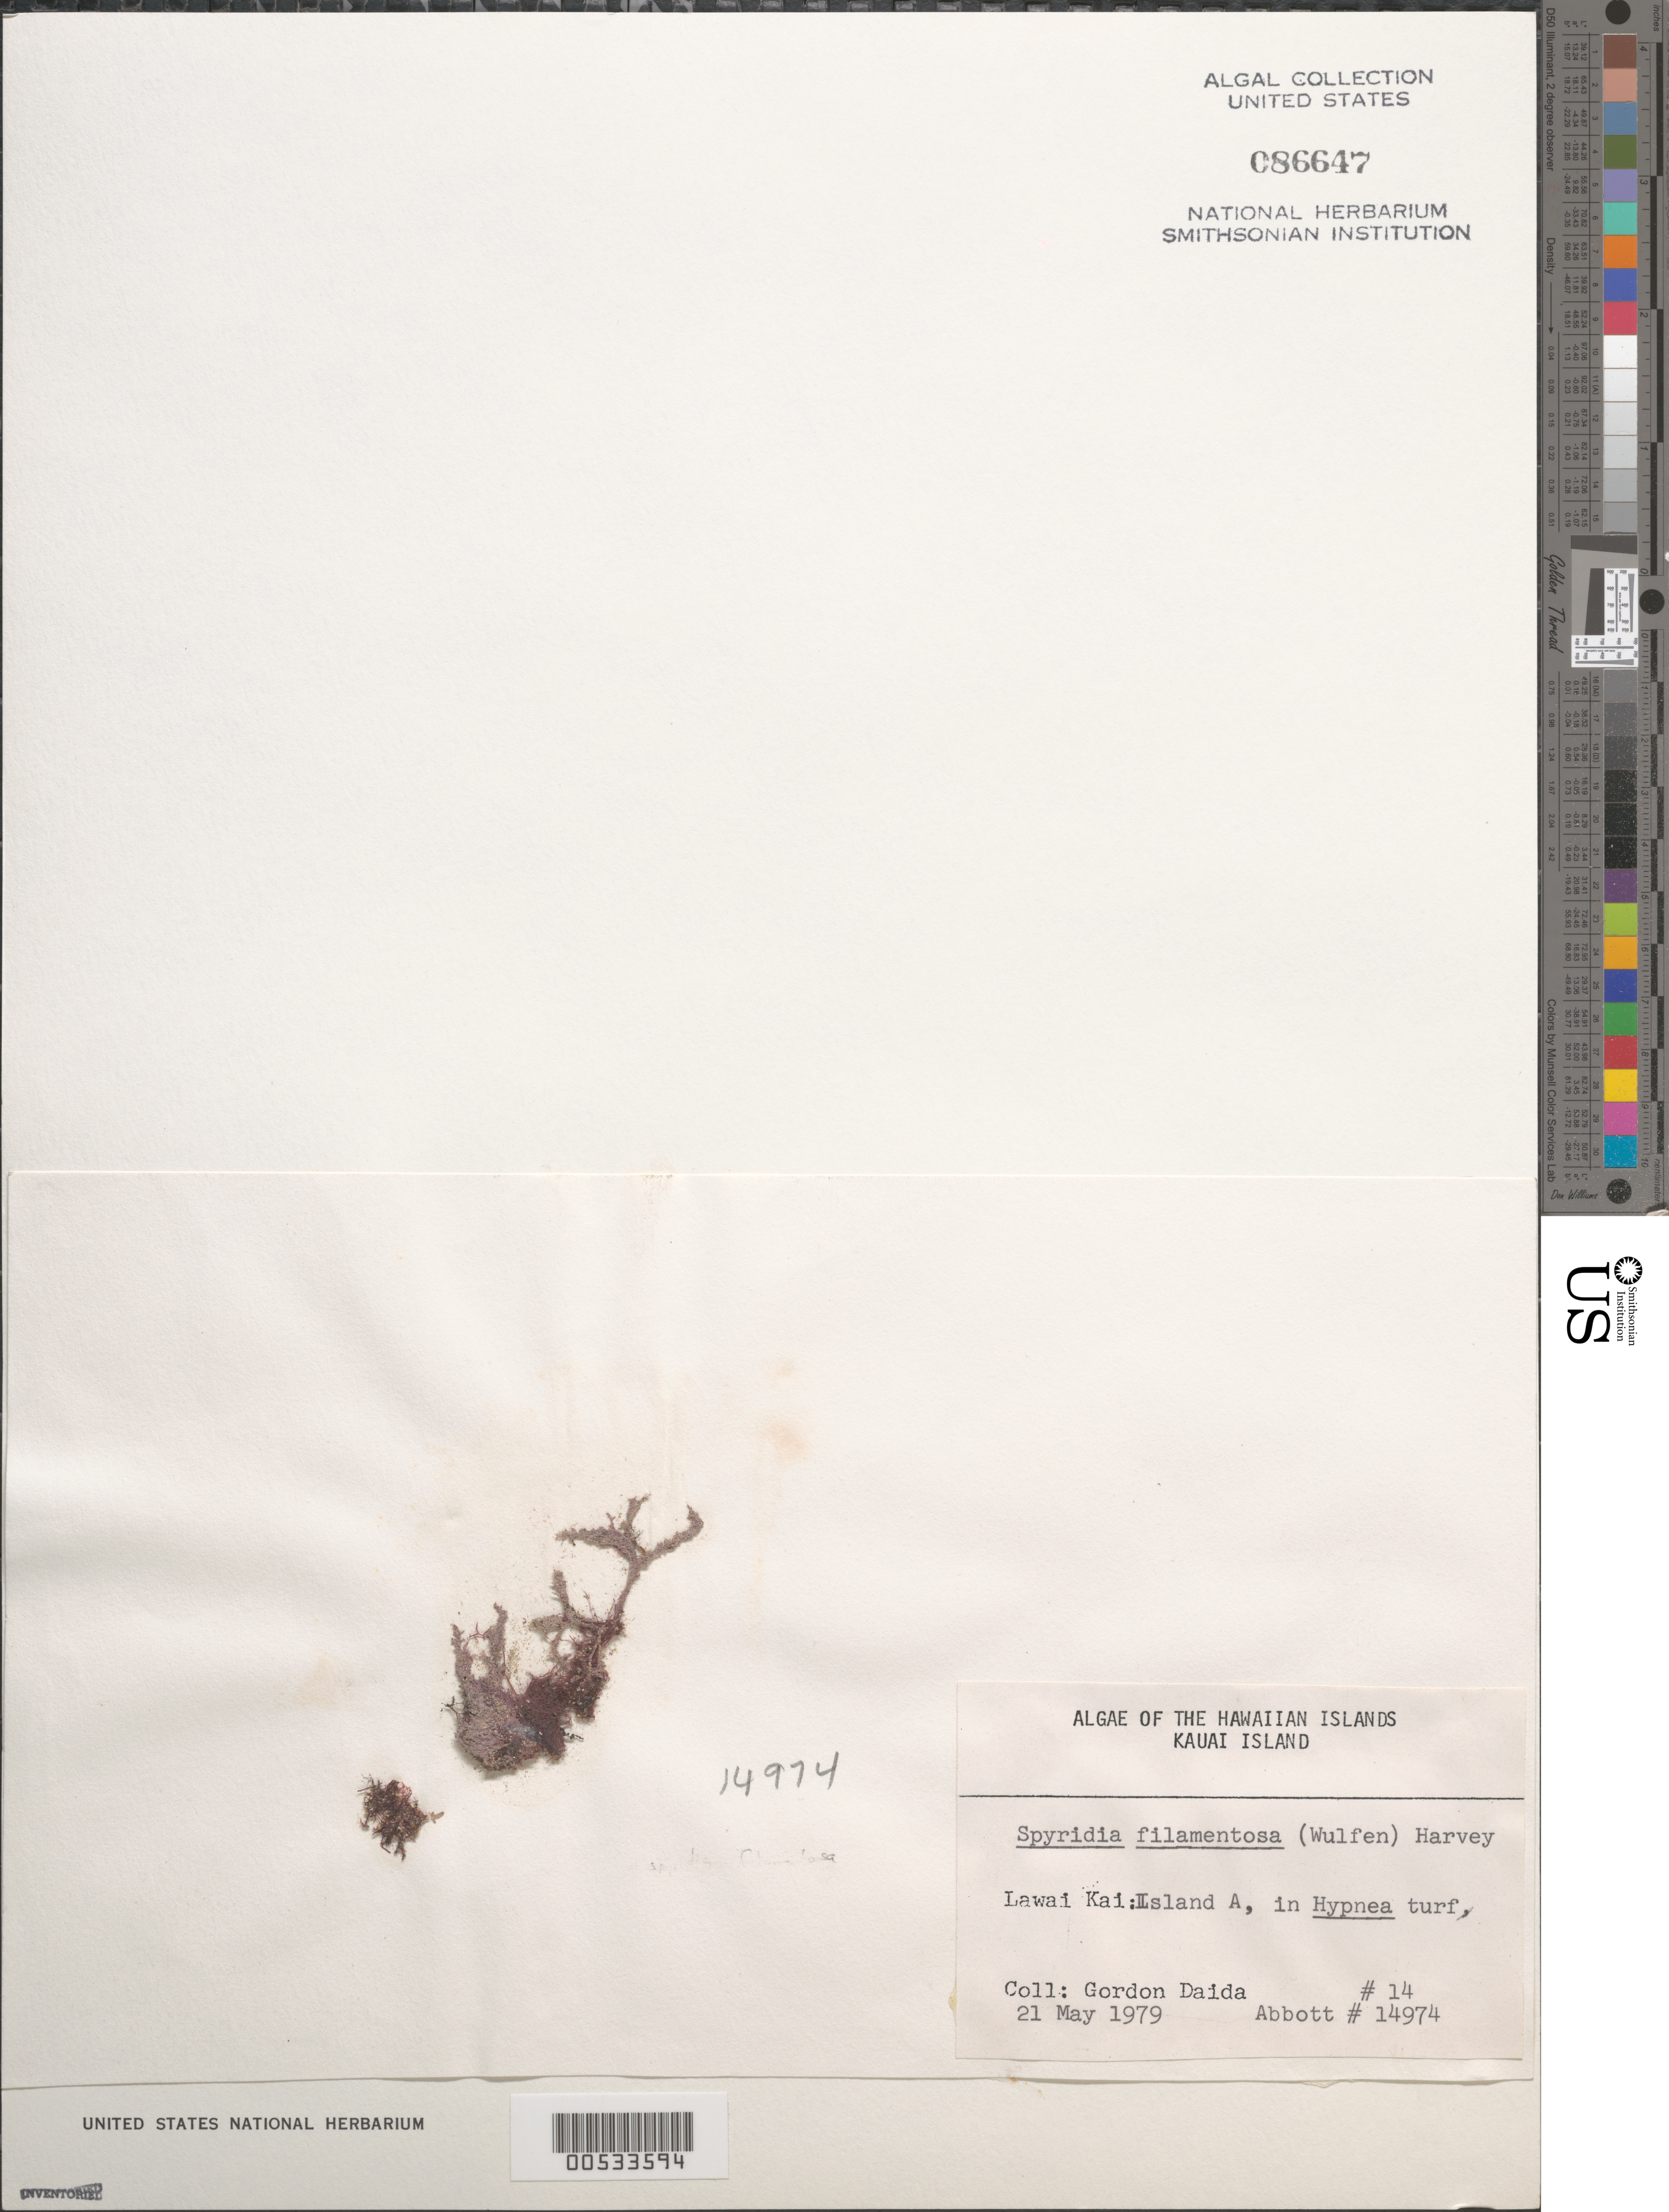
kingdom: Plantae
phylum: Rhodophyta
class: Florideophyceae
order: Ceramiales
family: Spyridiaceae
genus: Spyridia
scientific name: Spyridia filamentosa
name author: (Wulfen) Harv.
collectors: G. Daida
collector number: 14 & IAA 14974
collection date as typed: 21 May 1979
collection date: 1979-05-21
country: United States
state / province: Hawaii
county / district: Kauai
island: Kaua'i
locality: Lawai Kai, Island A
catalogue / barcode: US 86647